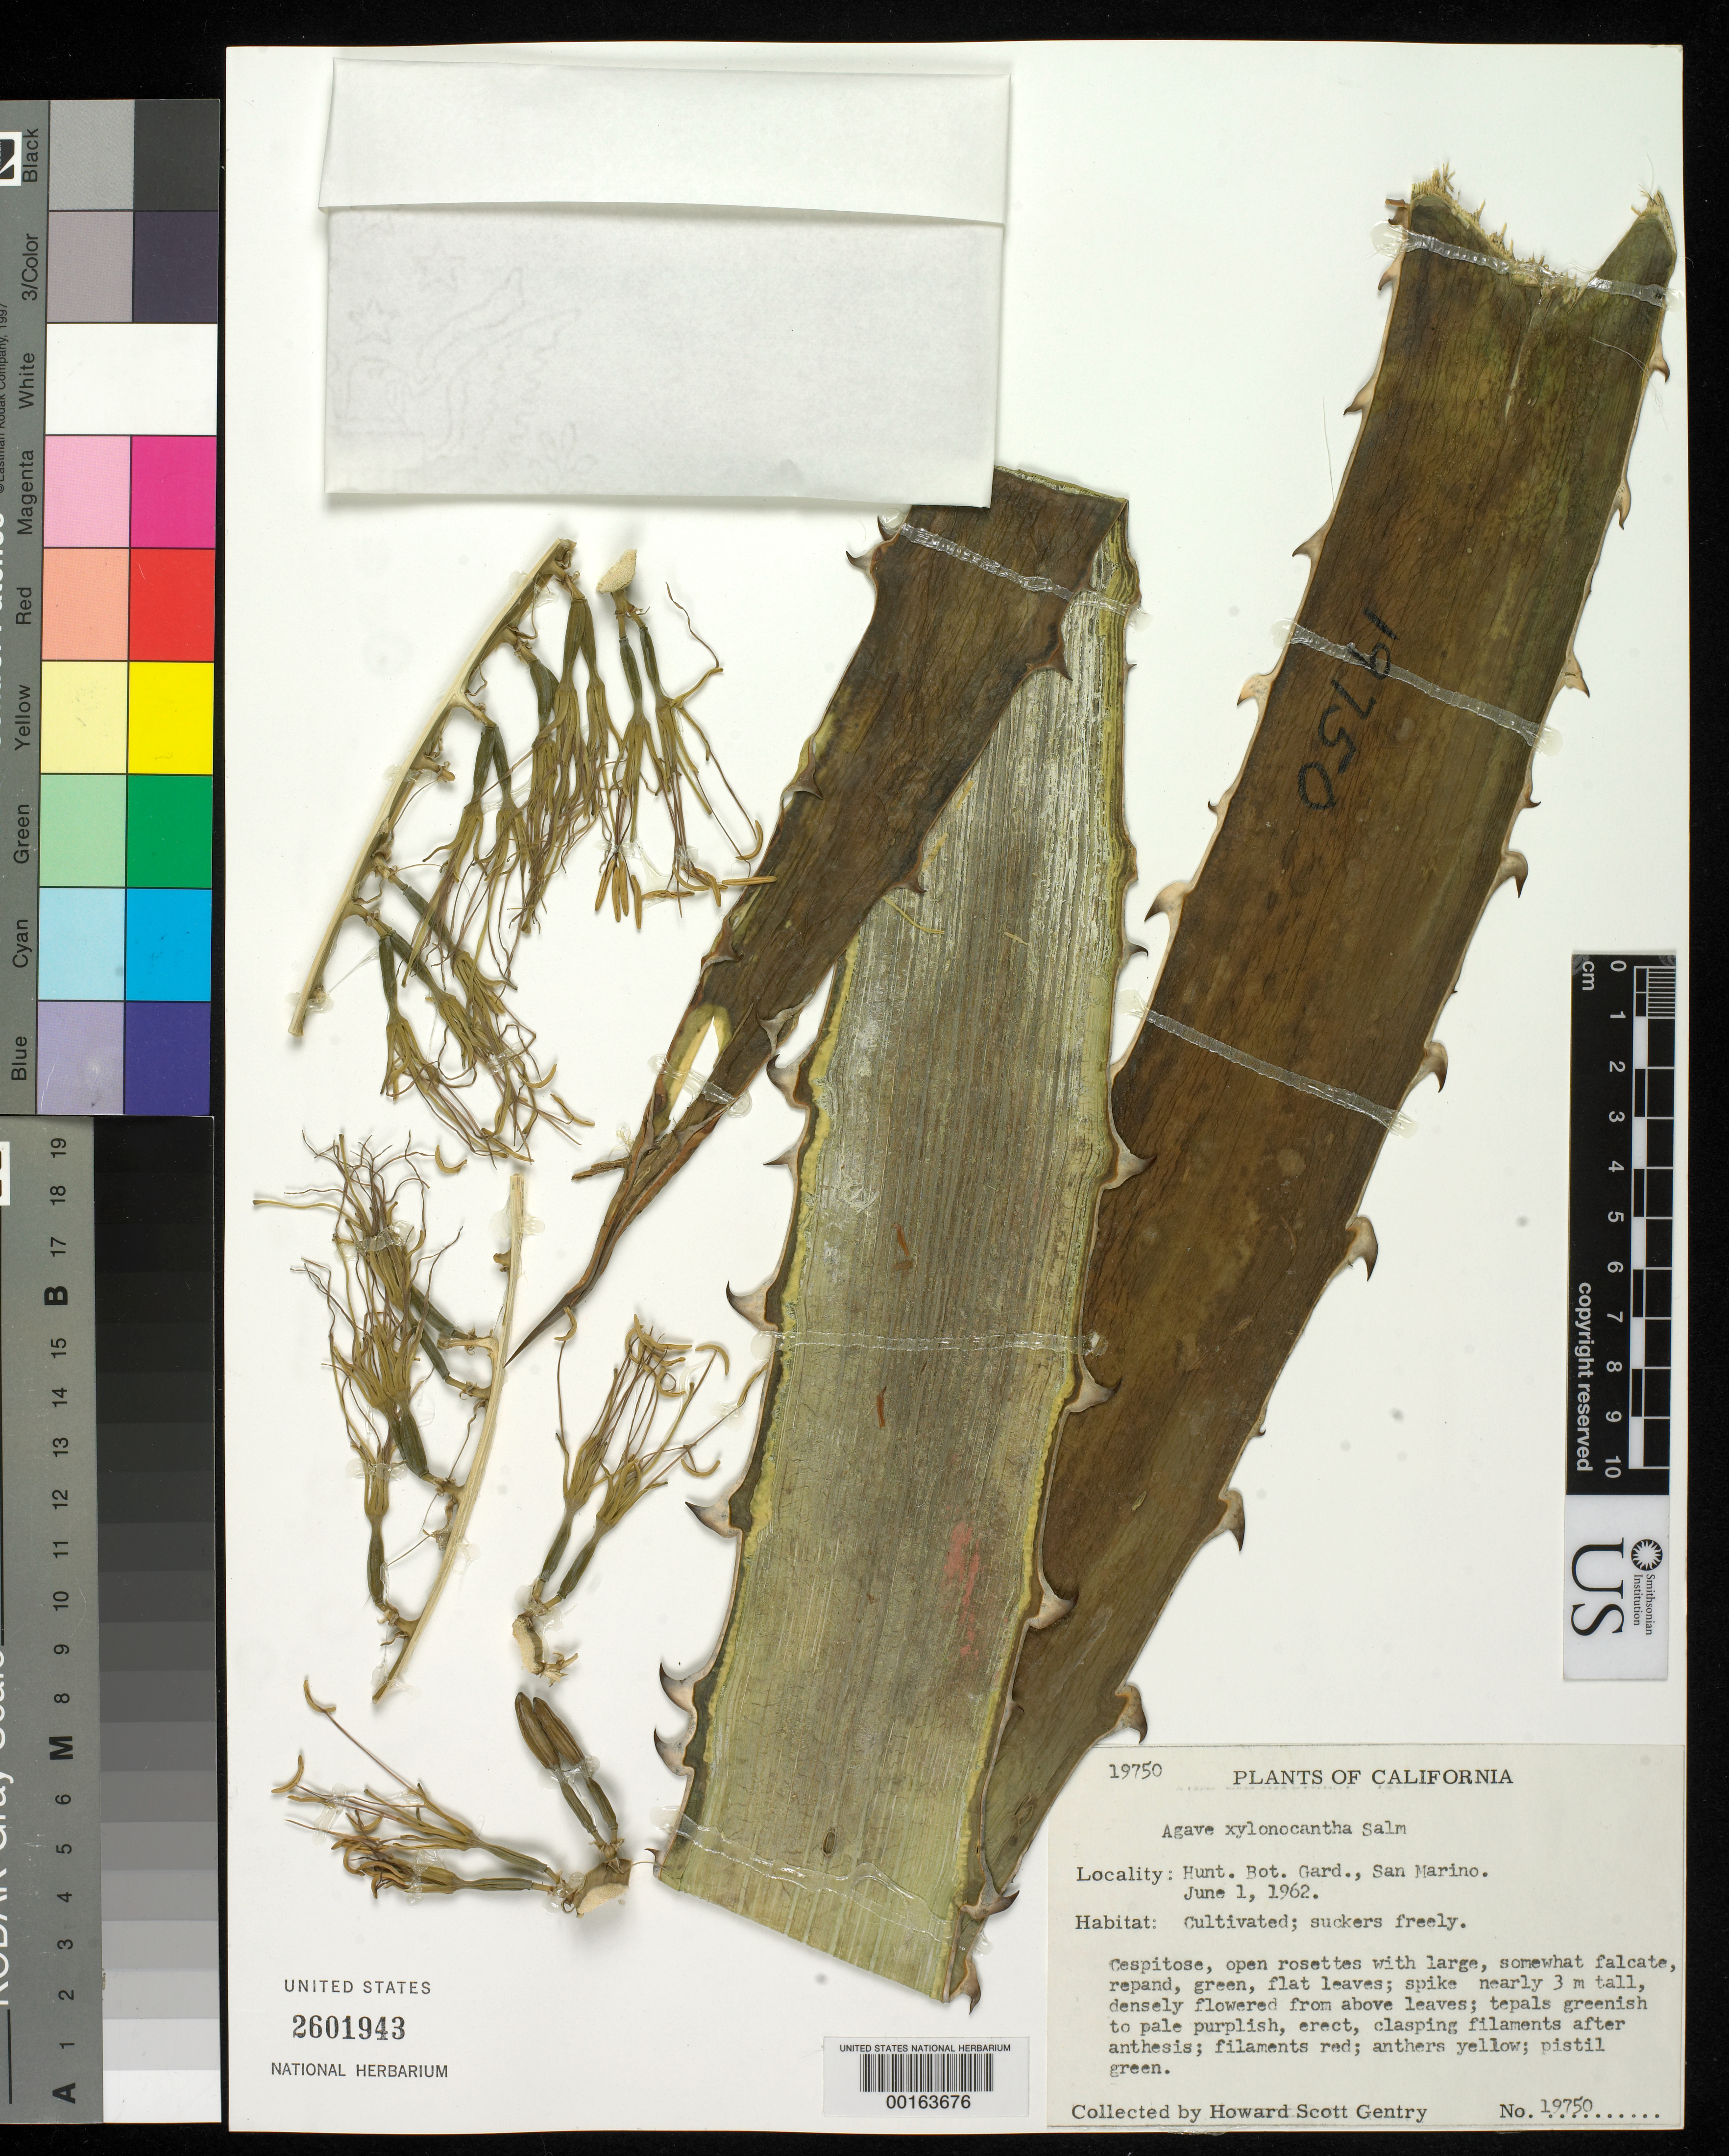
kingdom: Plantae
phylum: Tracheophyta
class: Liliopsida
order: Asparagales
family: Asparagaceae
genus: Agave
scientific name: Agave xylonacantha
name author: Salm-Dyck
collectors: H. S. Gentry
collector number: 19750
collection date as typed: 01 Jul 1962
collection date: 1962-07-01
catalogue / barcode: US 2601943